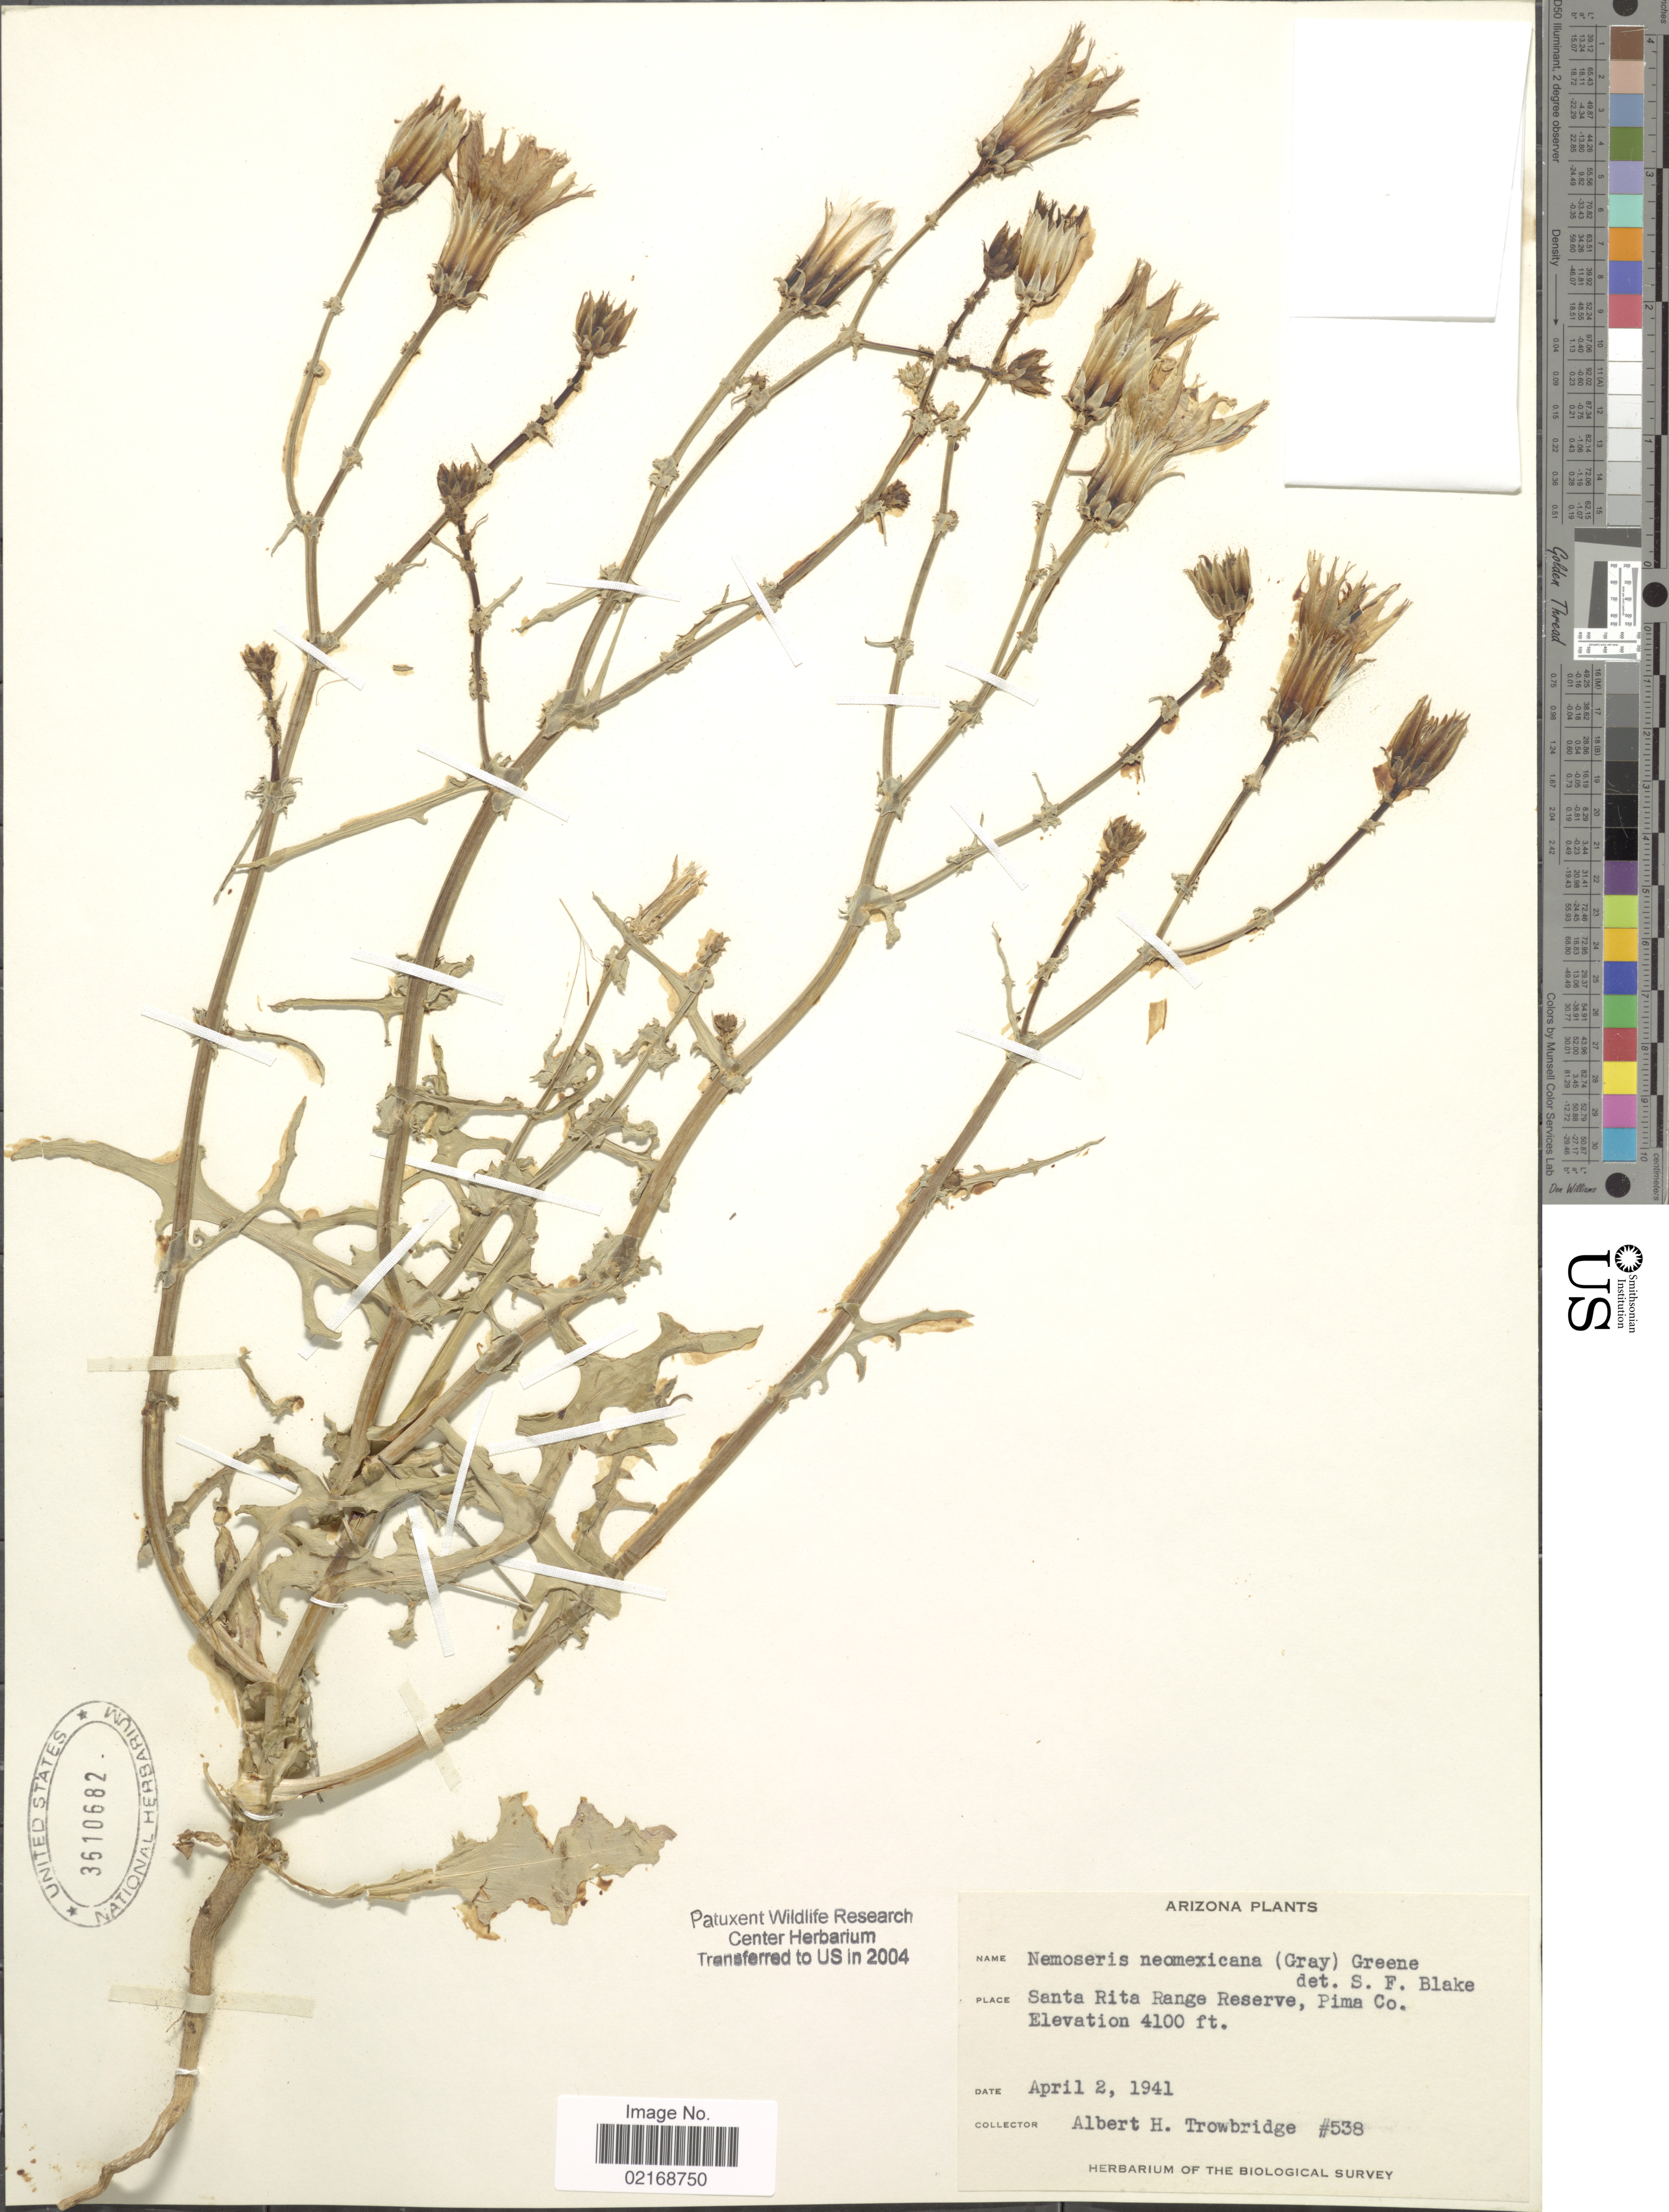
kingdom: Plantae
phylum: Tracheophyta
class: Magnoliopsida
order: Asterales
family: Asteraceae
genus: Rafinesquia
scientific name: Rafinesquia neomexicana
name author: A. Gray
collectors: A. H. Trowbridge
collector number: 538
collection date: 1941-04-02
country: United States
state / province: Arizona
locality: Santa Rita Range Reserve, Pima Co.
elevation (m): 1250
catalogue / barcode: US 3510862